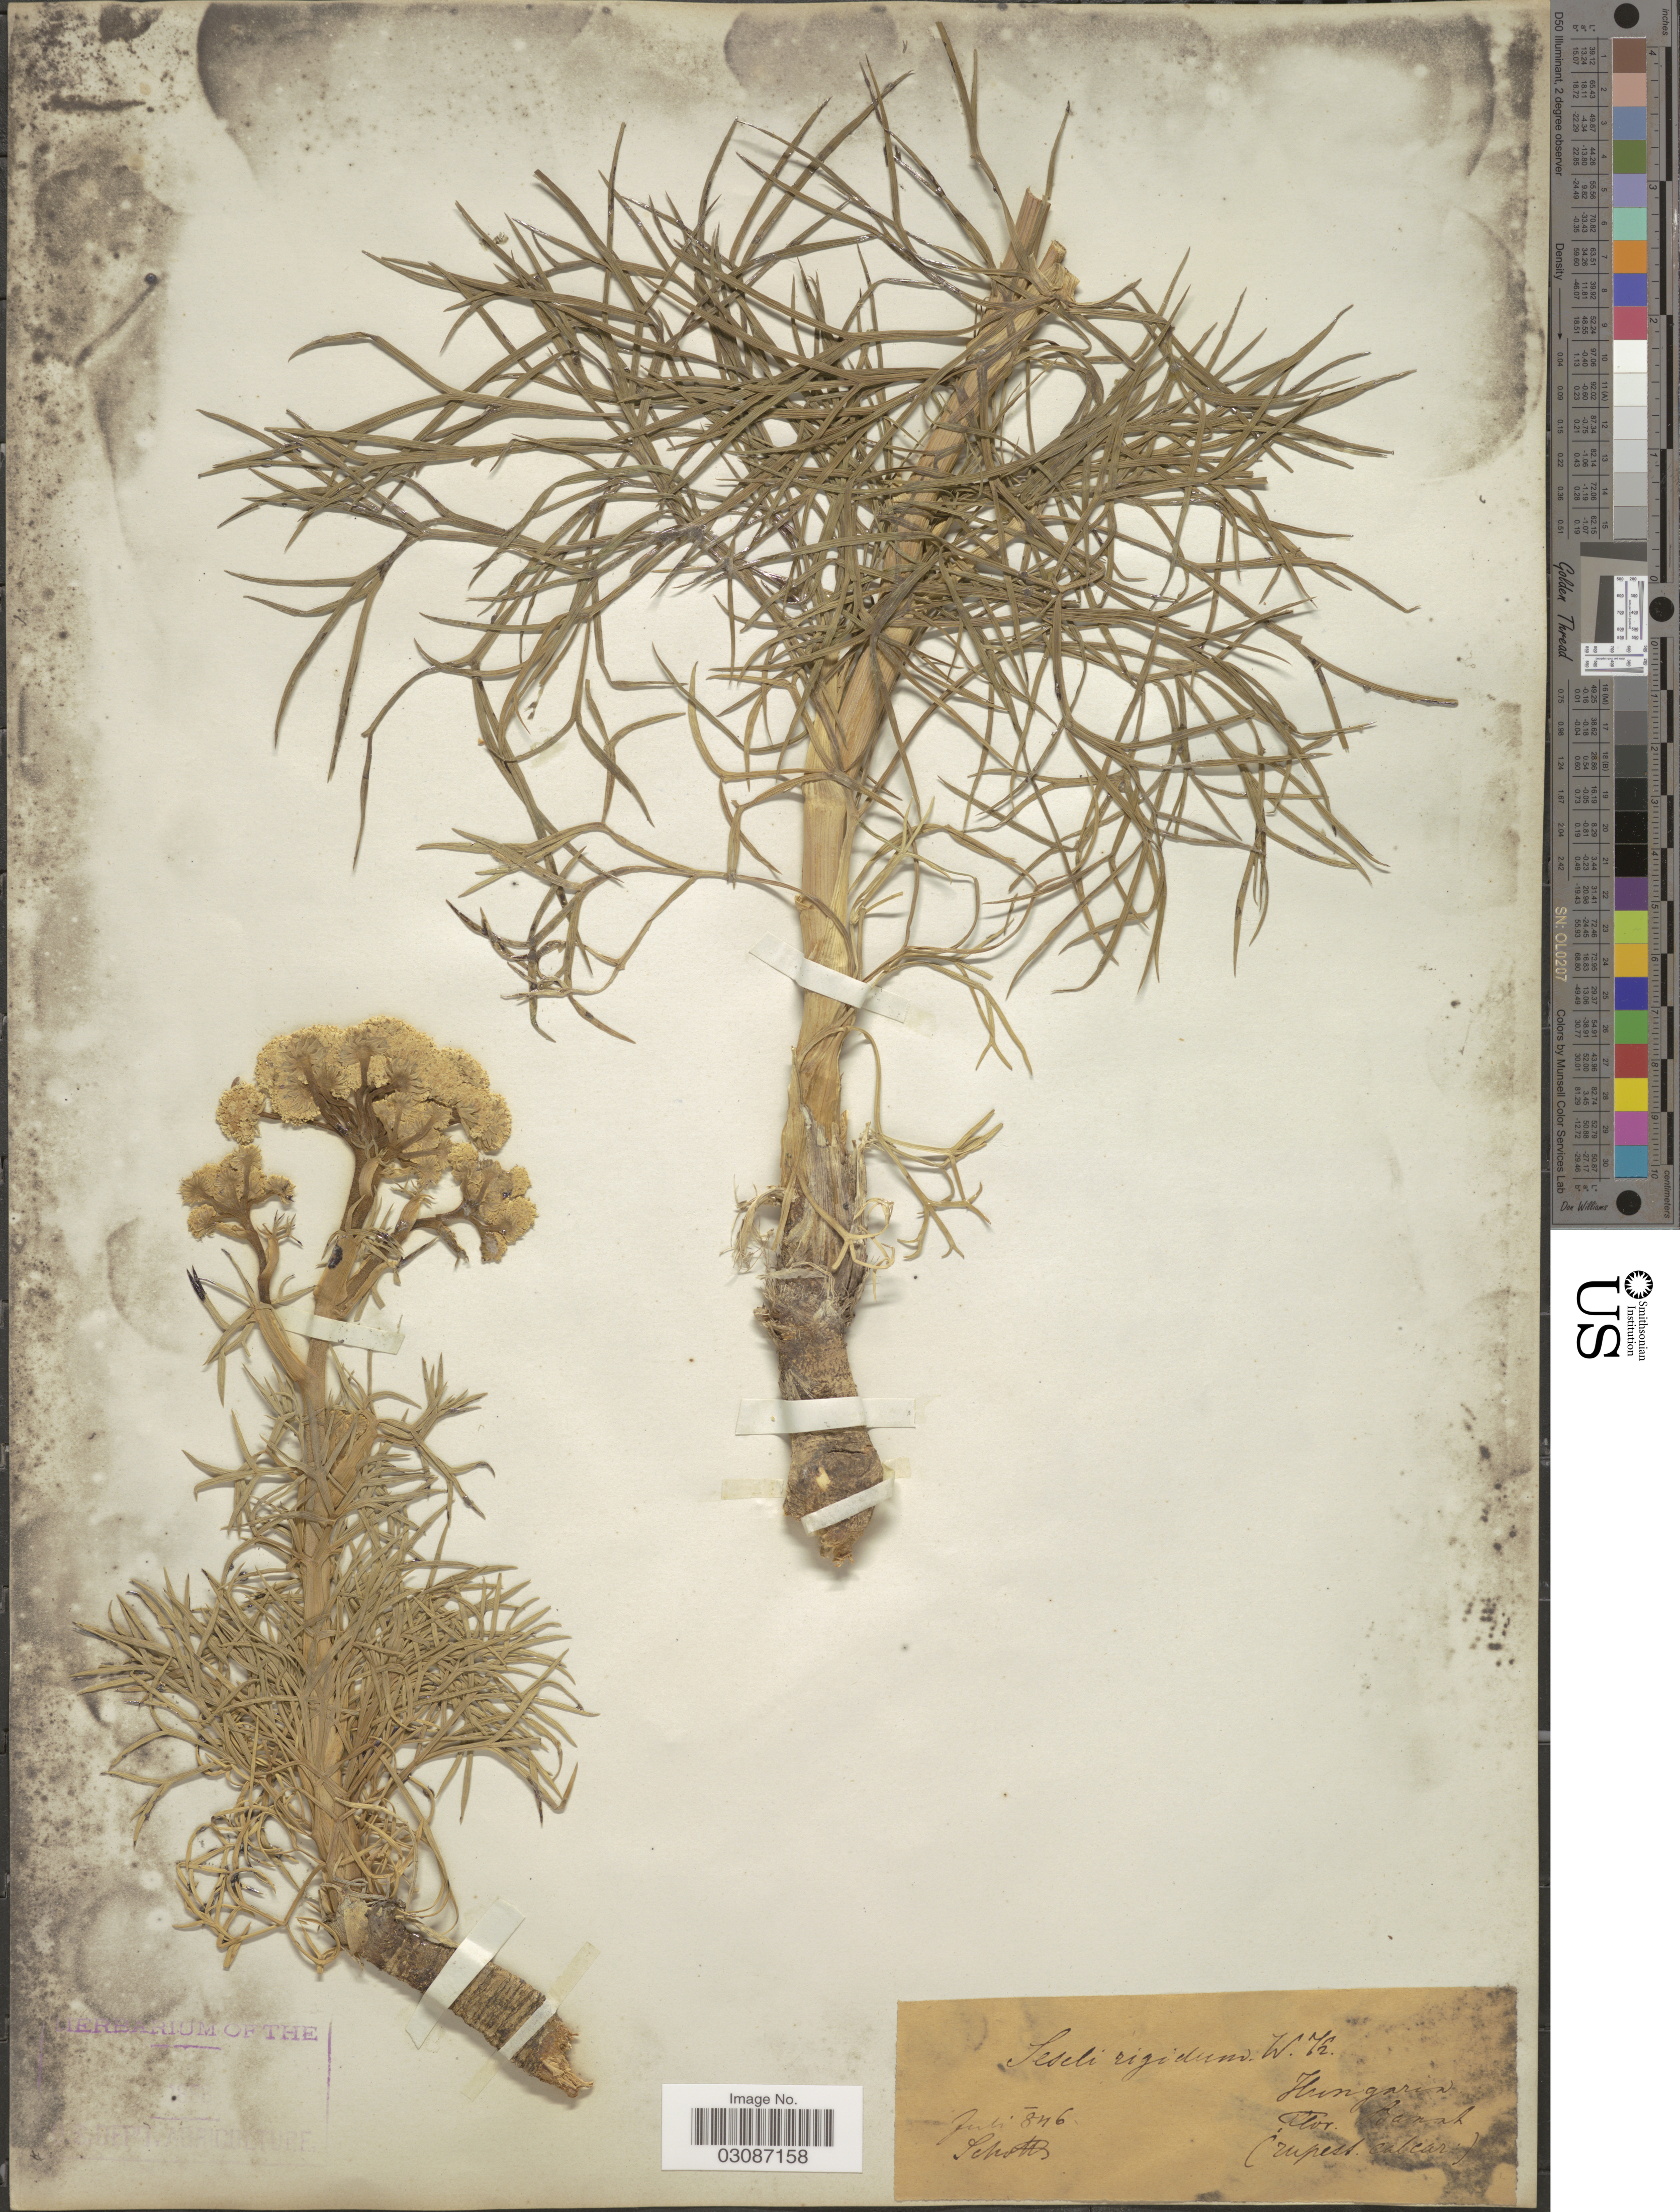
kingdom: Plantae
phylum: Tracheophyta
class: Magnoliopsida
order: Apiales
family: Apiaceae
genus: Seseli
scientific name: Seseli rigidum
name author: Waldst. & Kit.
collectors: Schott, --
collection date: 1846-07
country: Hungary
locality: Banat. (rupest. calcar.).